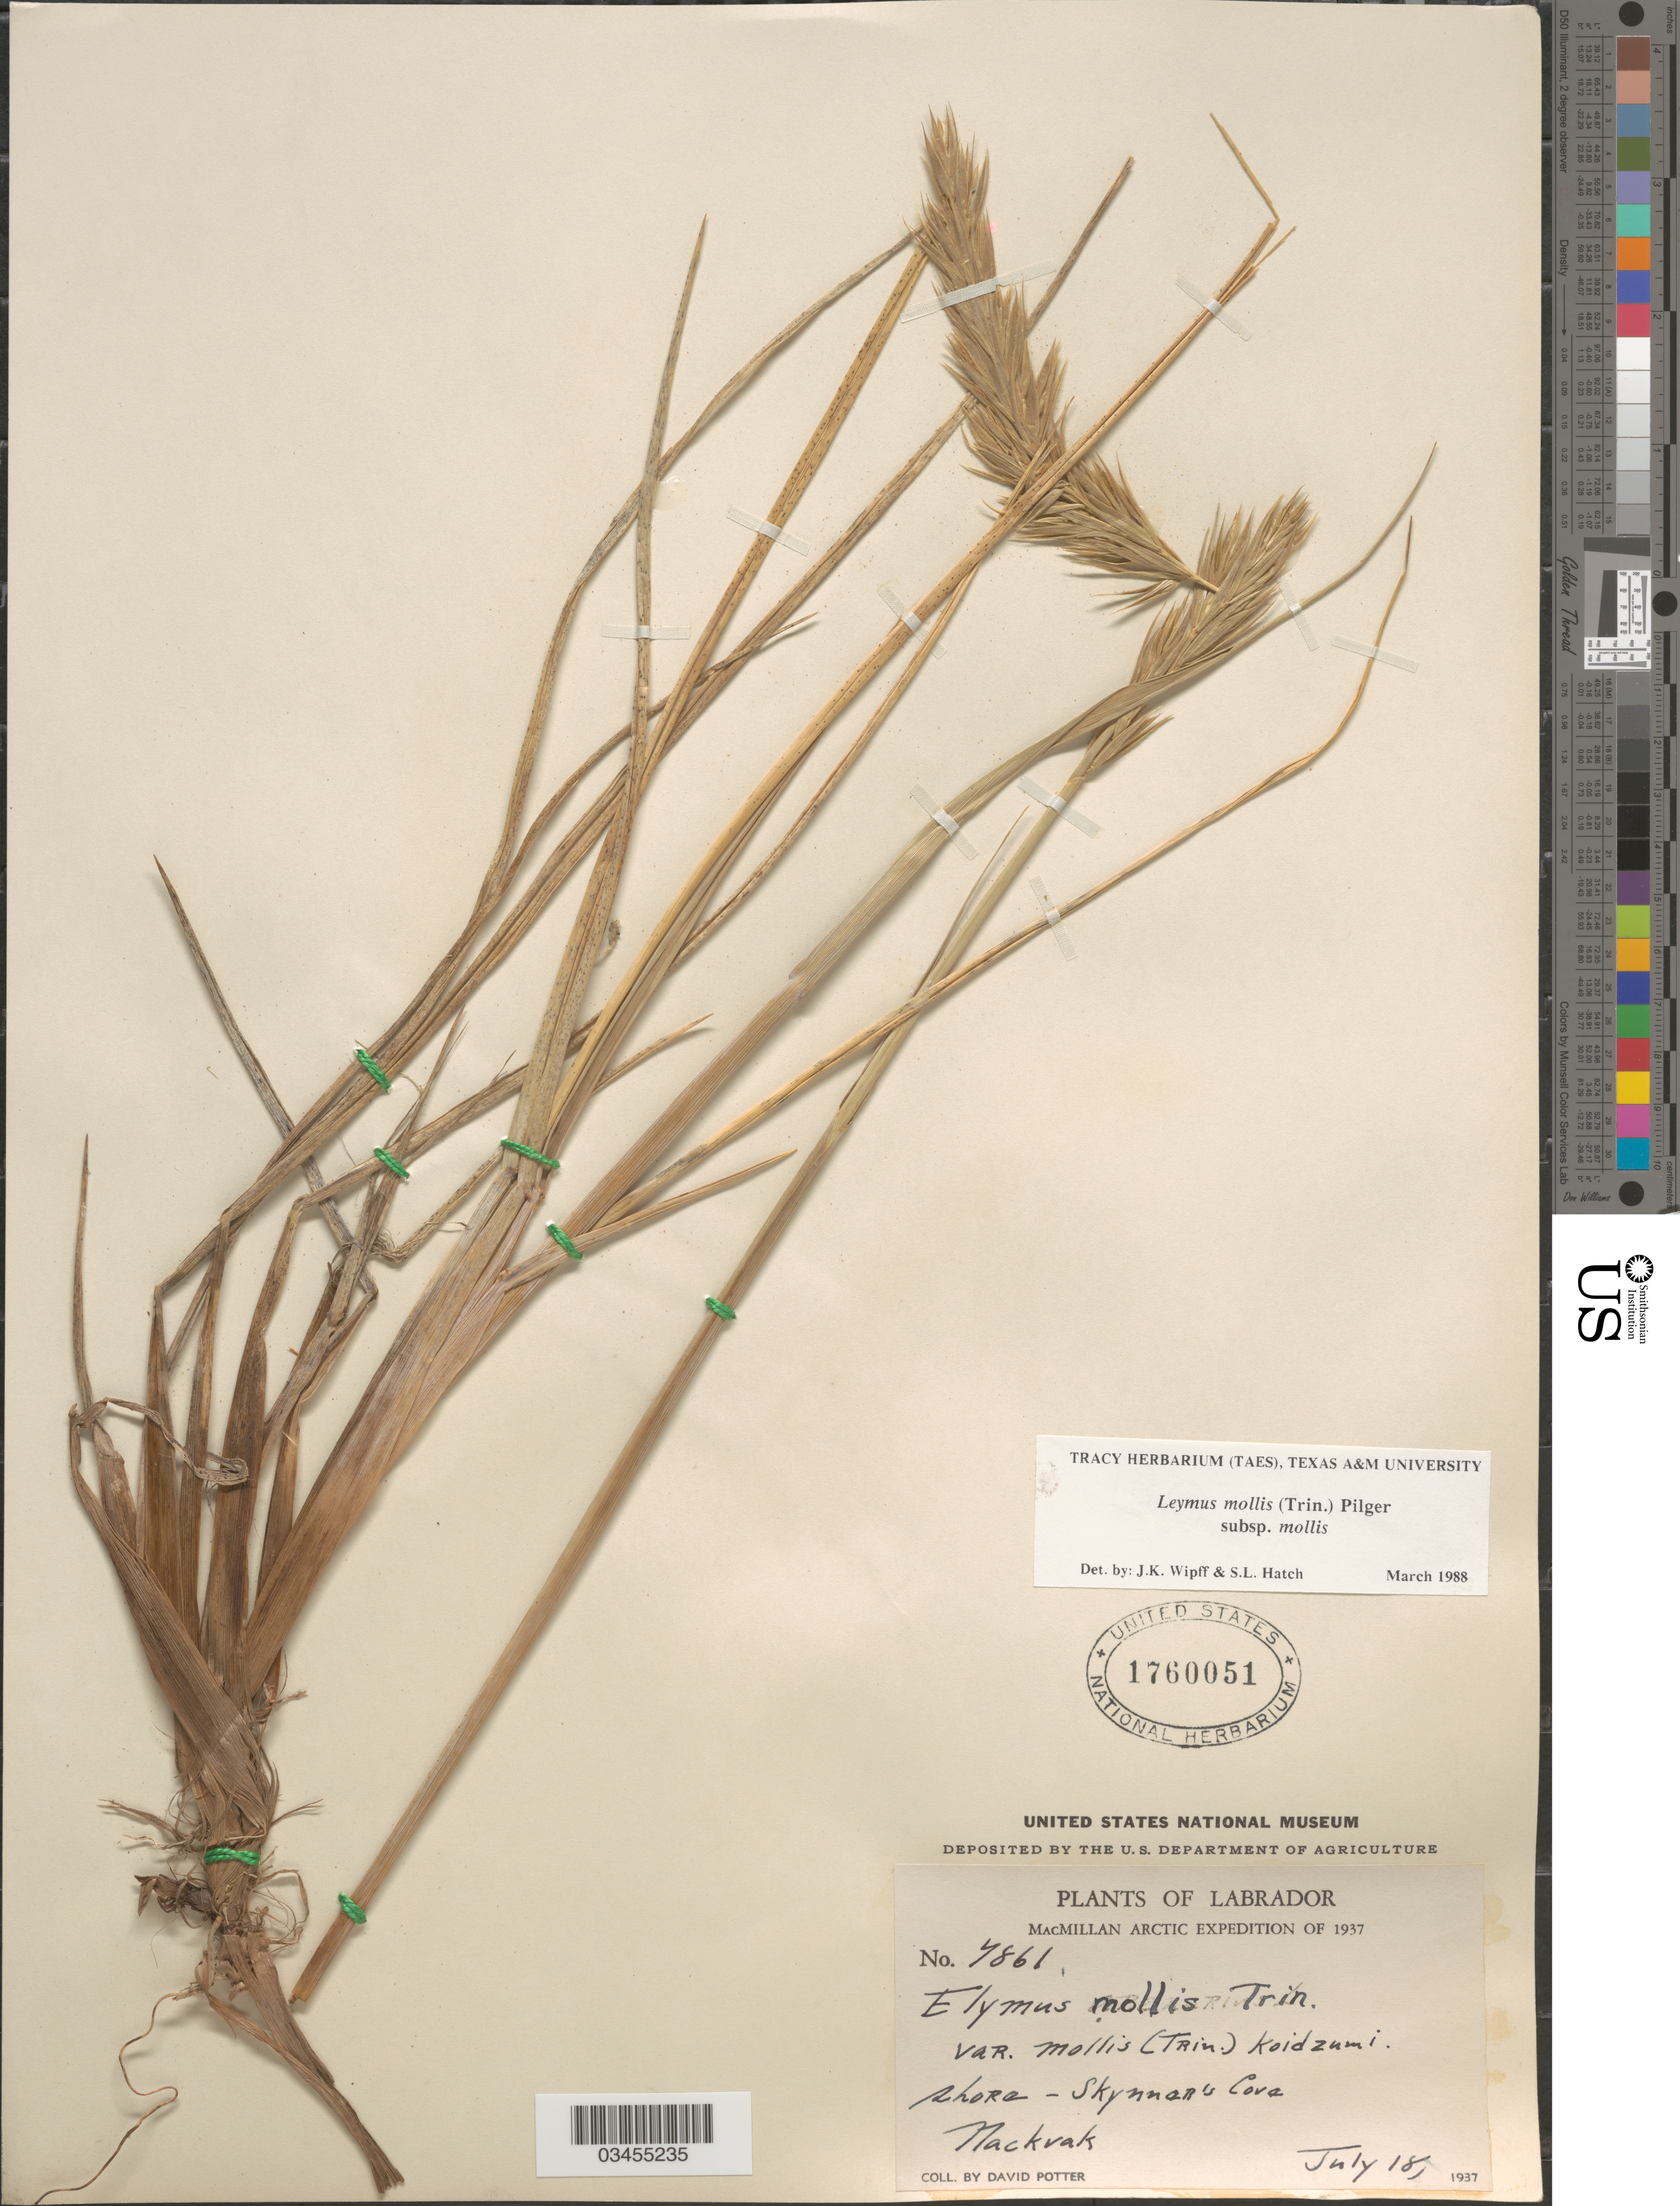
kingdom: Plantae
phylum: Tracheophyta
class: Liliopsida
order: Poales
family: Poaceae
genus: Leymus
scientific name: Leymus mollis subsp. mollis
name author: (Trin.) Pilg.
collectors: D. Potter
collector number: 7861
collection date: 1937-07-18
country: Canada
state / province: Newfoundland and Labrador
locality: Labrador. MacMillan Arctic Expedition of 1937. Shore- Skynner's Cove. Nackvak.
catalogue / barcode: US 1760051